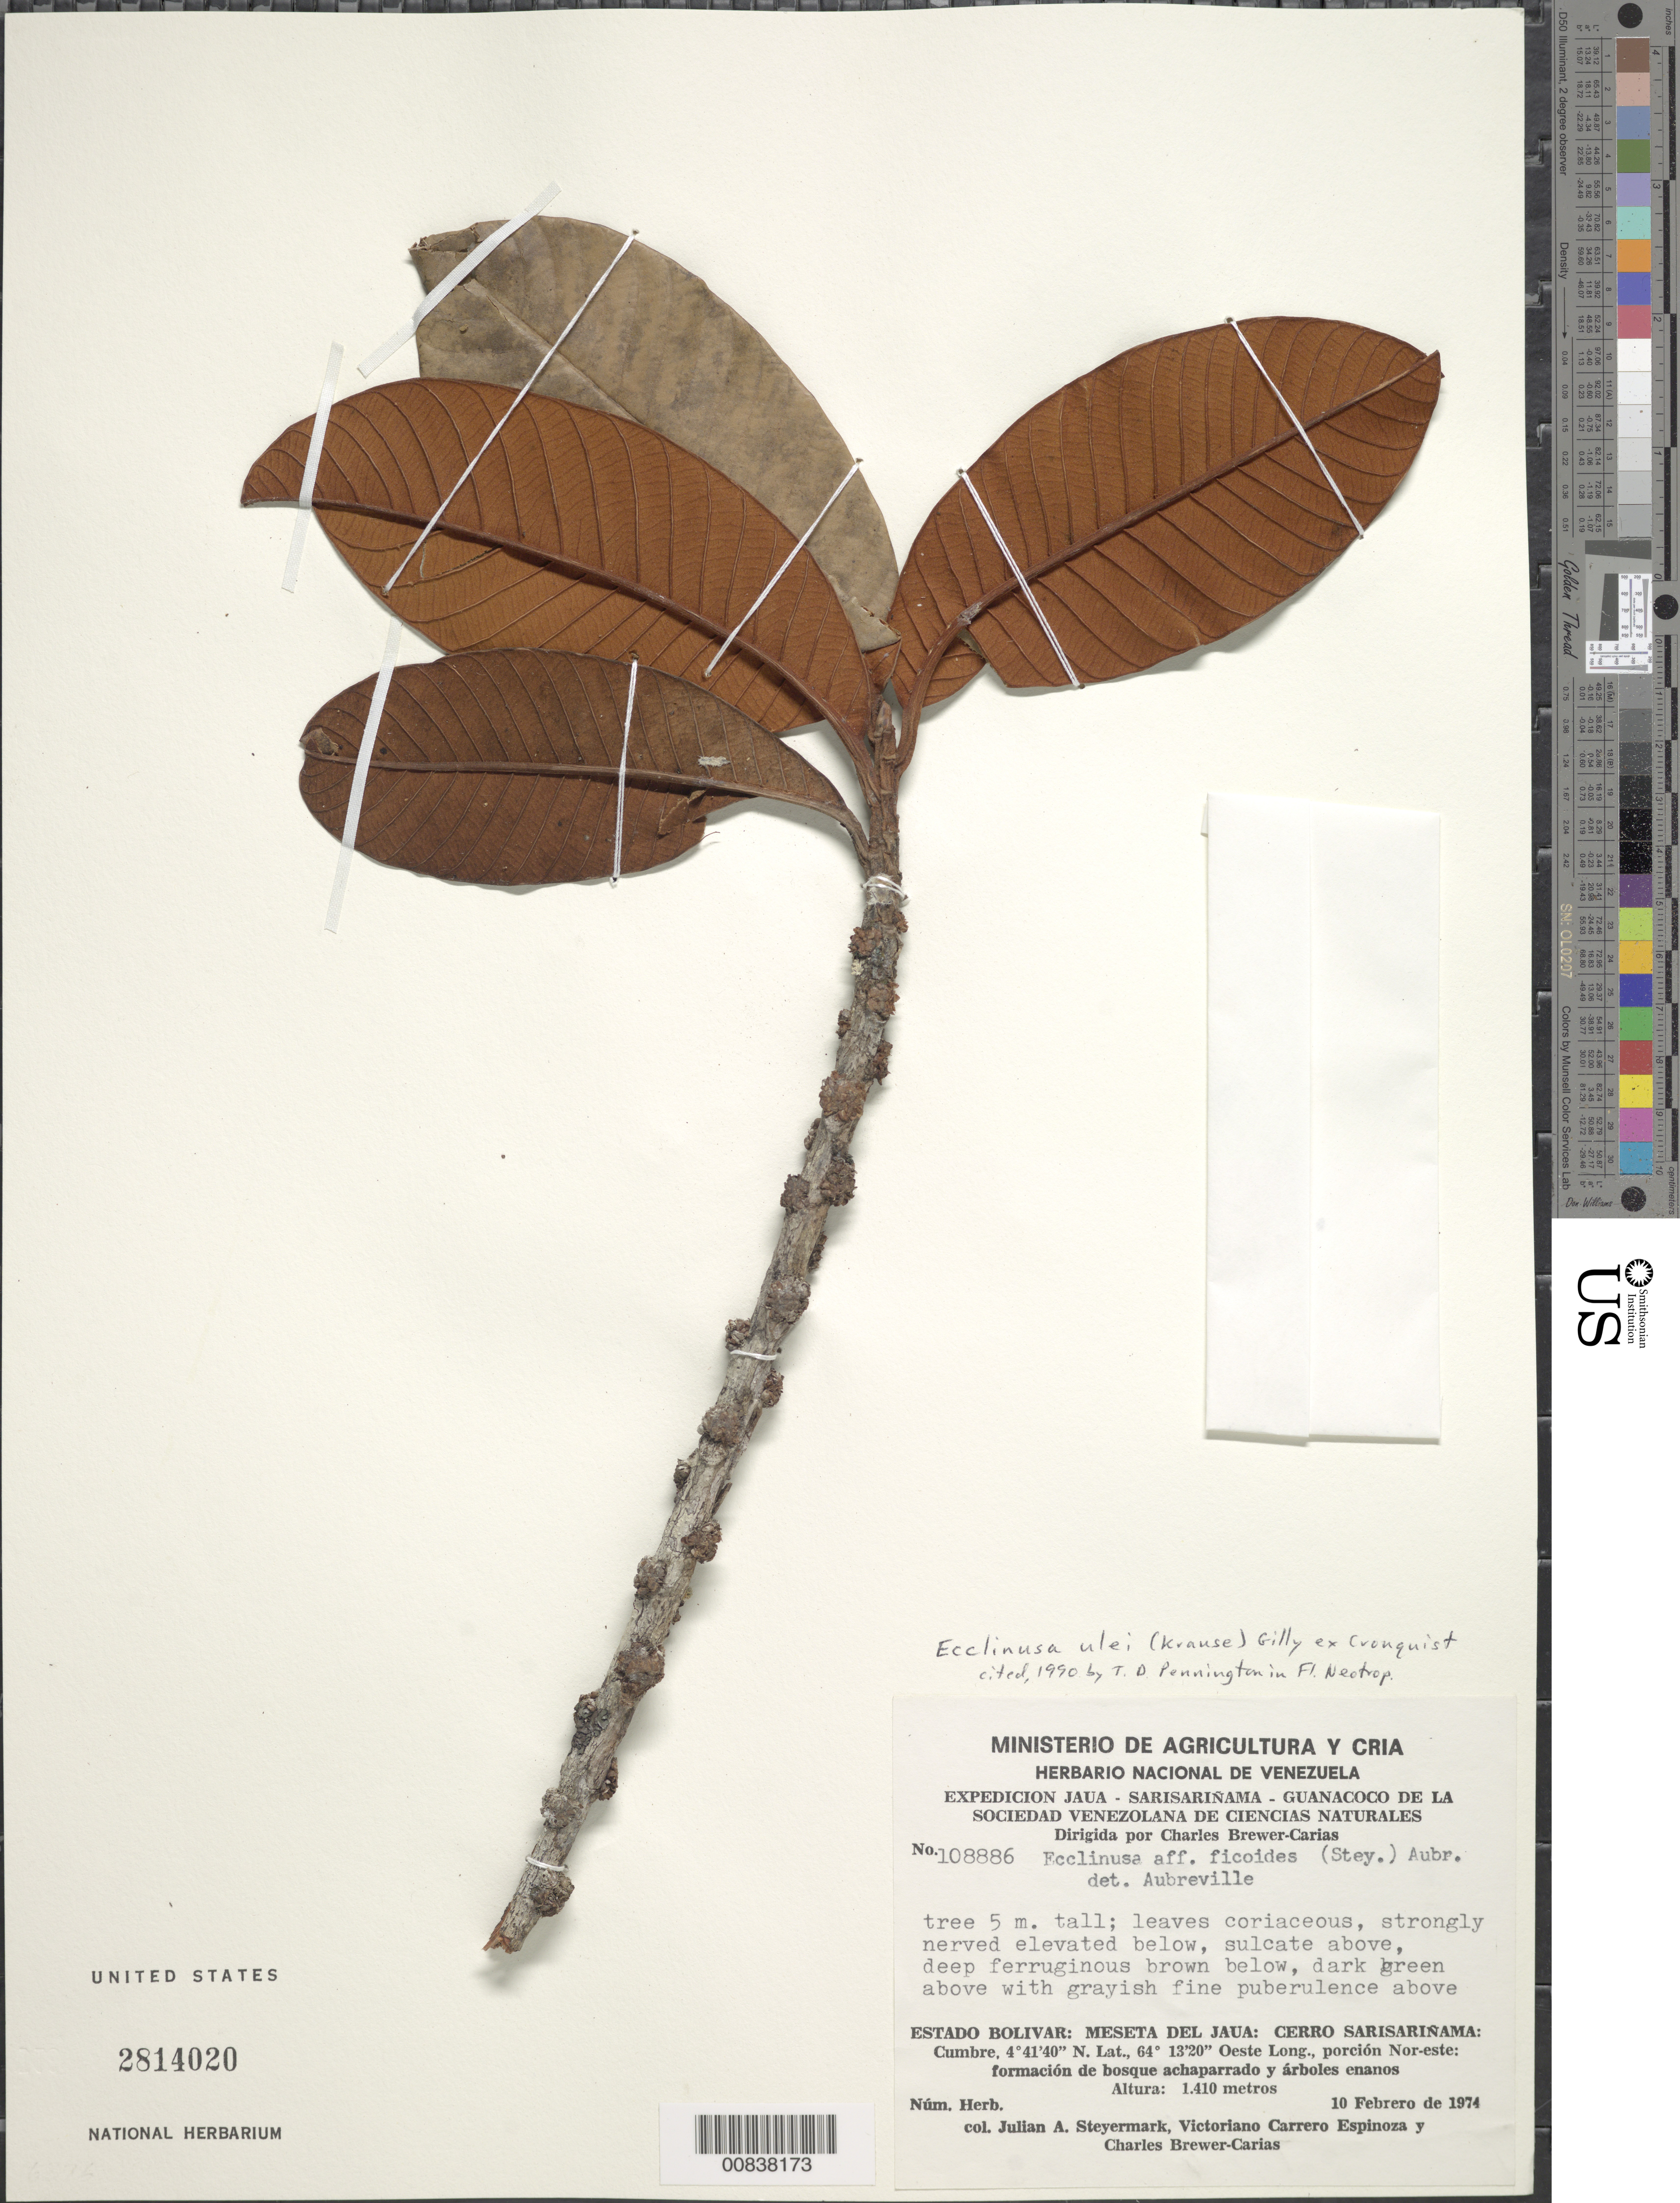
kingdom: Plantae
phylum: Tracheophyta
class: Magnoliopsida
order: Ericales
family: Sapotaceae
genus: Ecclinusa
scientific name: Ecclinusa ulei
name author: (K. Krause) Gilly ex Cronq.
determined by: Pennington, T. D., (K)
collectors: J. Steyermark, V. Carreño E. & C. Brewer-Carias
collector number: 108886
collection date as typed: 10-Feb-74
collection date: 1974-02-10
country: Venezuela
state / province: Bolívar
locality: Meseta del Jaua: Cerro Sarisariñama, porción NE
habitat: Formation de bosque achaparrado y arboles enanos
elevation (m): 1410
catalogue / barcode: US 2814020